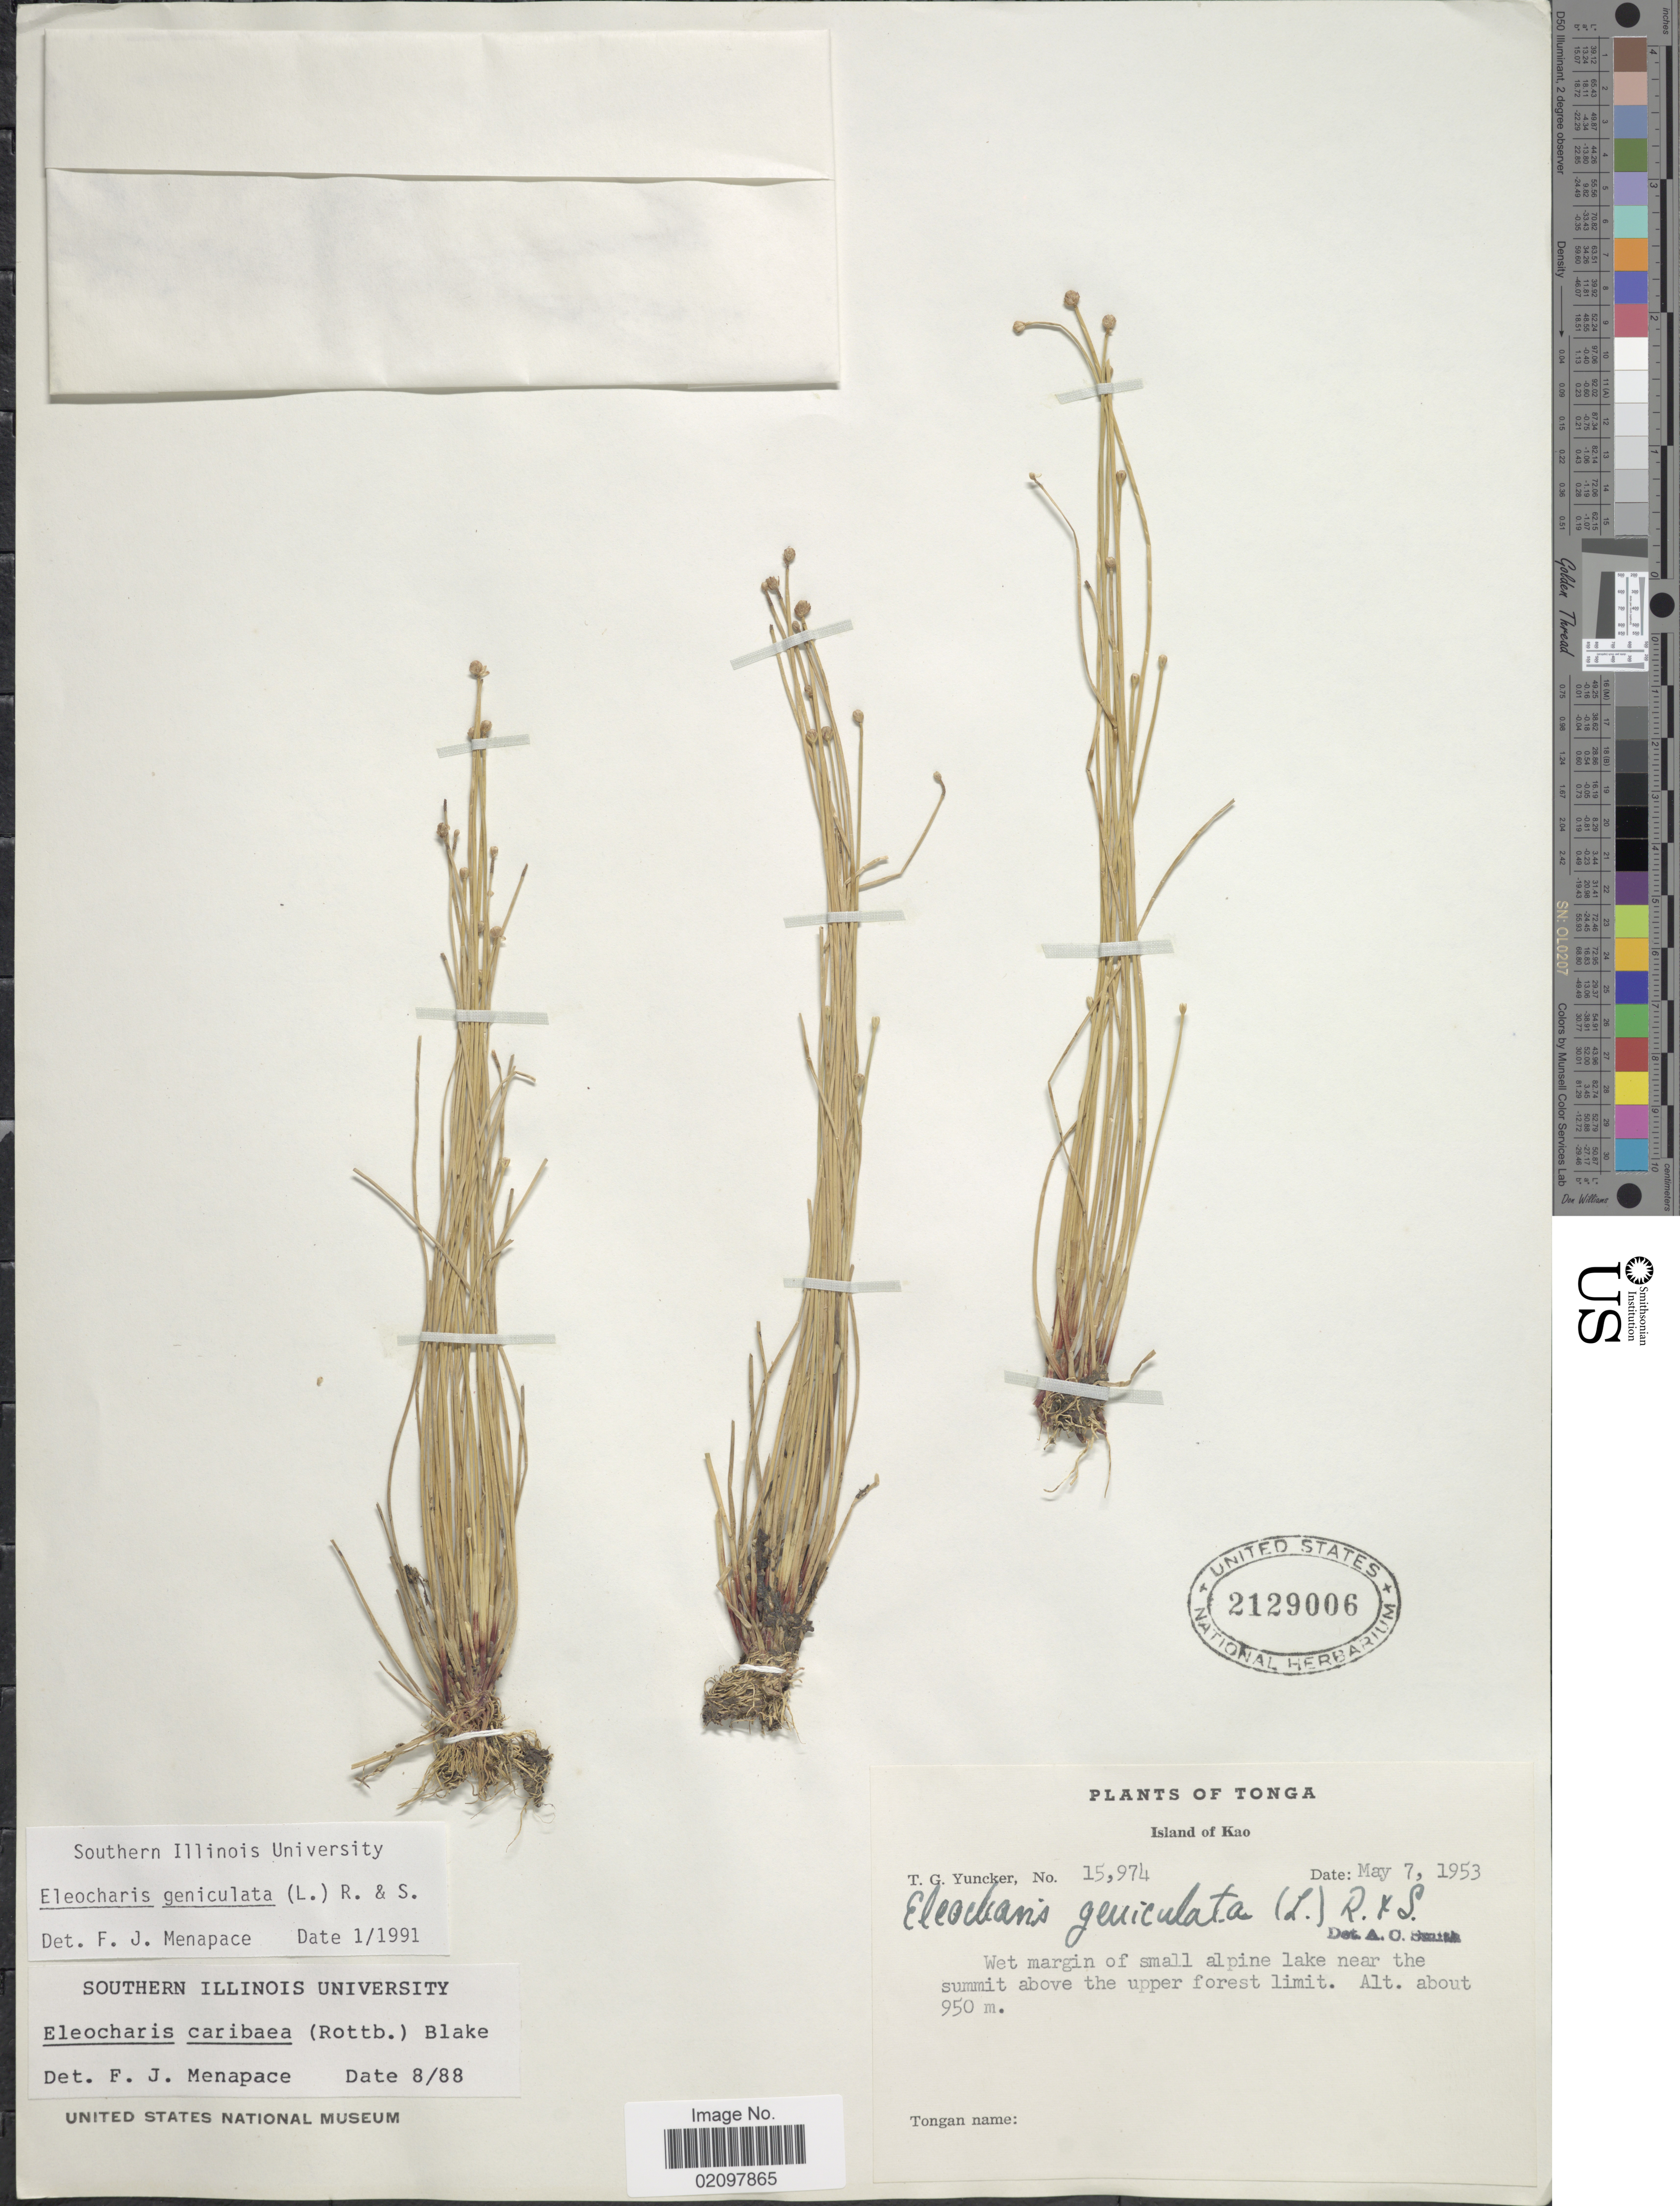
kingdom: Plantae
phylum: Tracheophyta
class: Liliopsida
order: Poales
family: Cyperaceae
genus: Eleocharis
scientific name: Eleocharis geniculata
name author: (L.) Roem. & Schult.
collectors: T. G. Yuncker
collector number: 15974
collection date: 1953-05-07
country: Tonga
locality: Island of Kao. Wet margin of small alpine lake near the summit above the upper forest limit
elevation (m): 950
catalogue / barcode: US 2129006